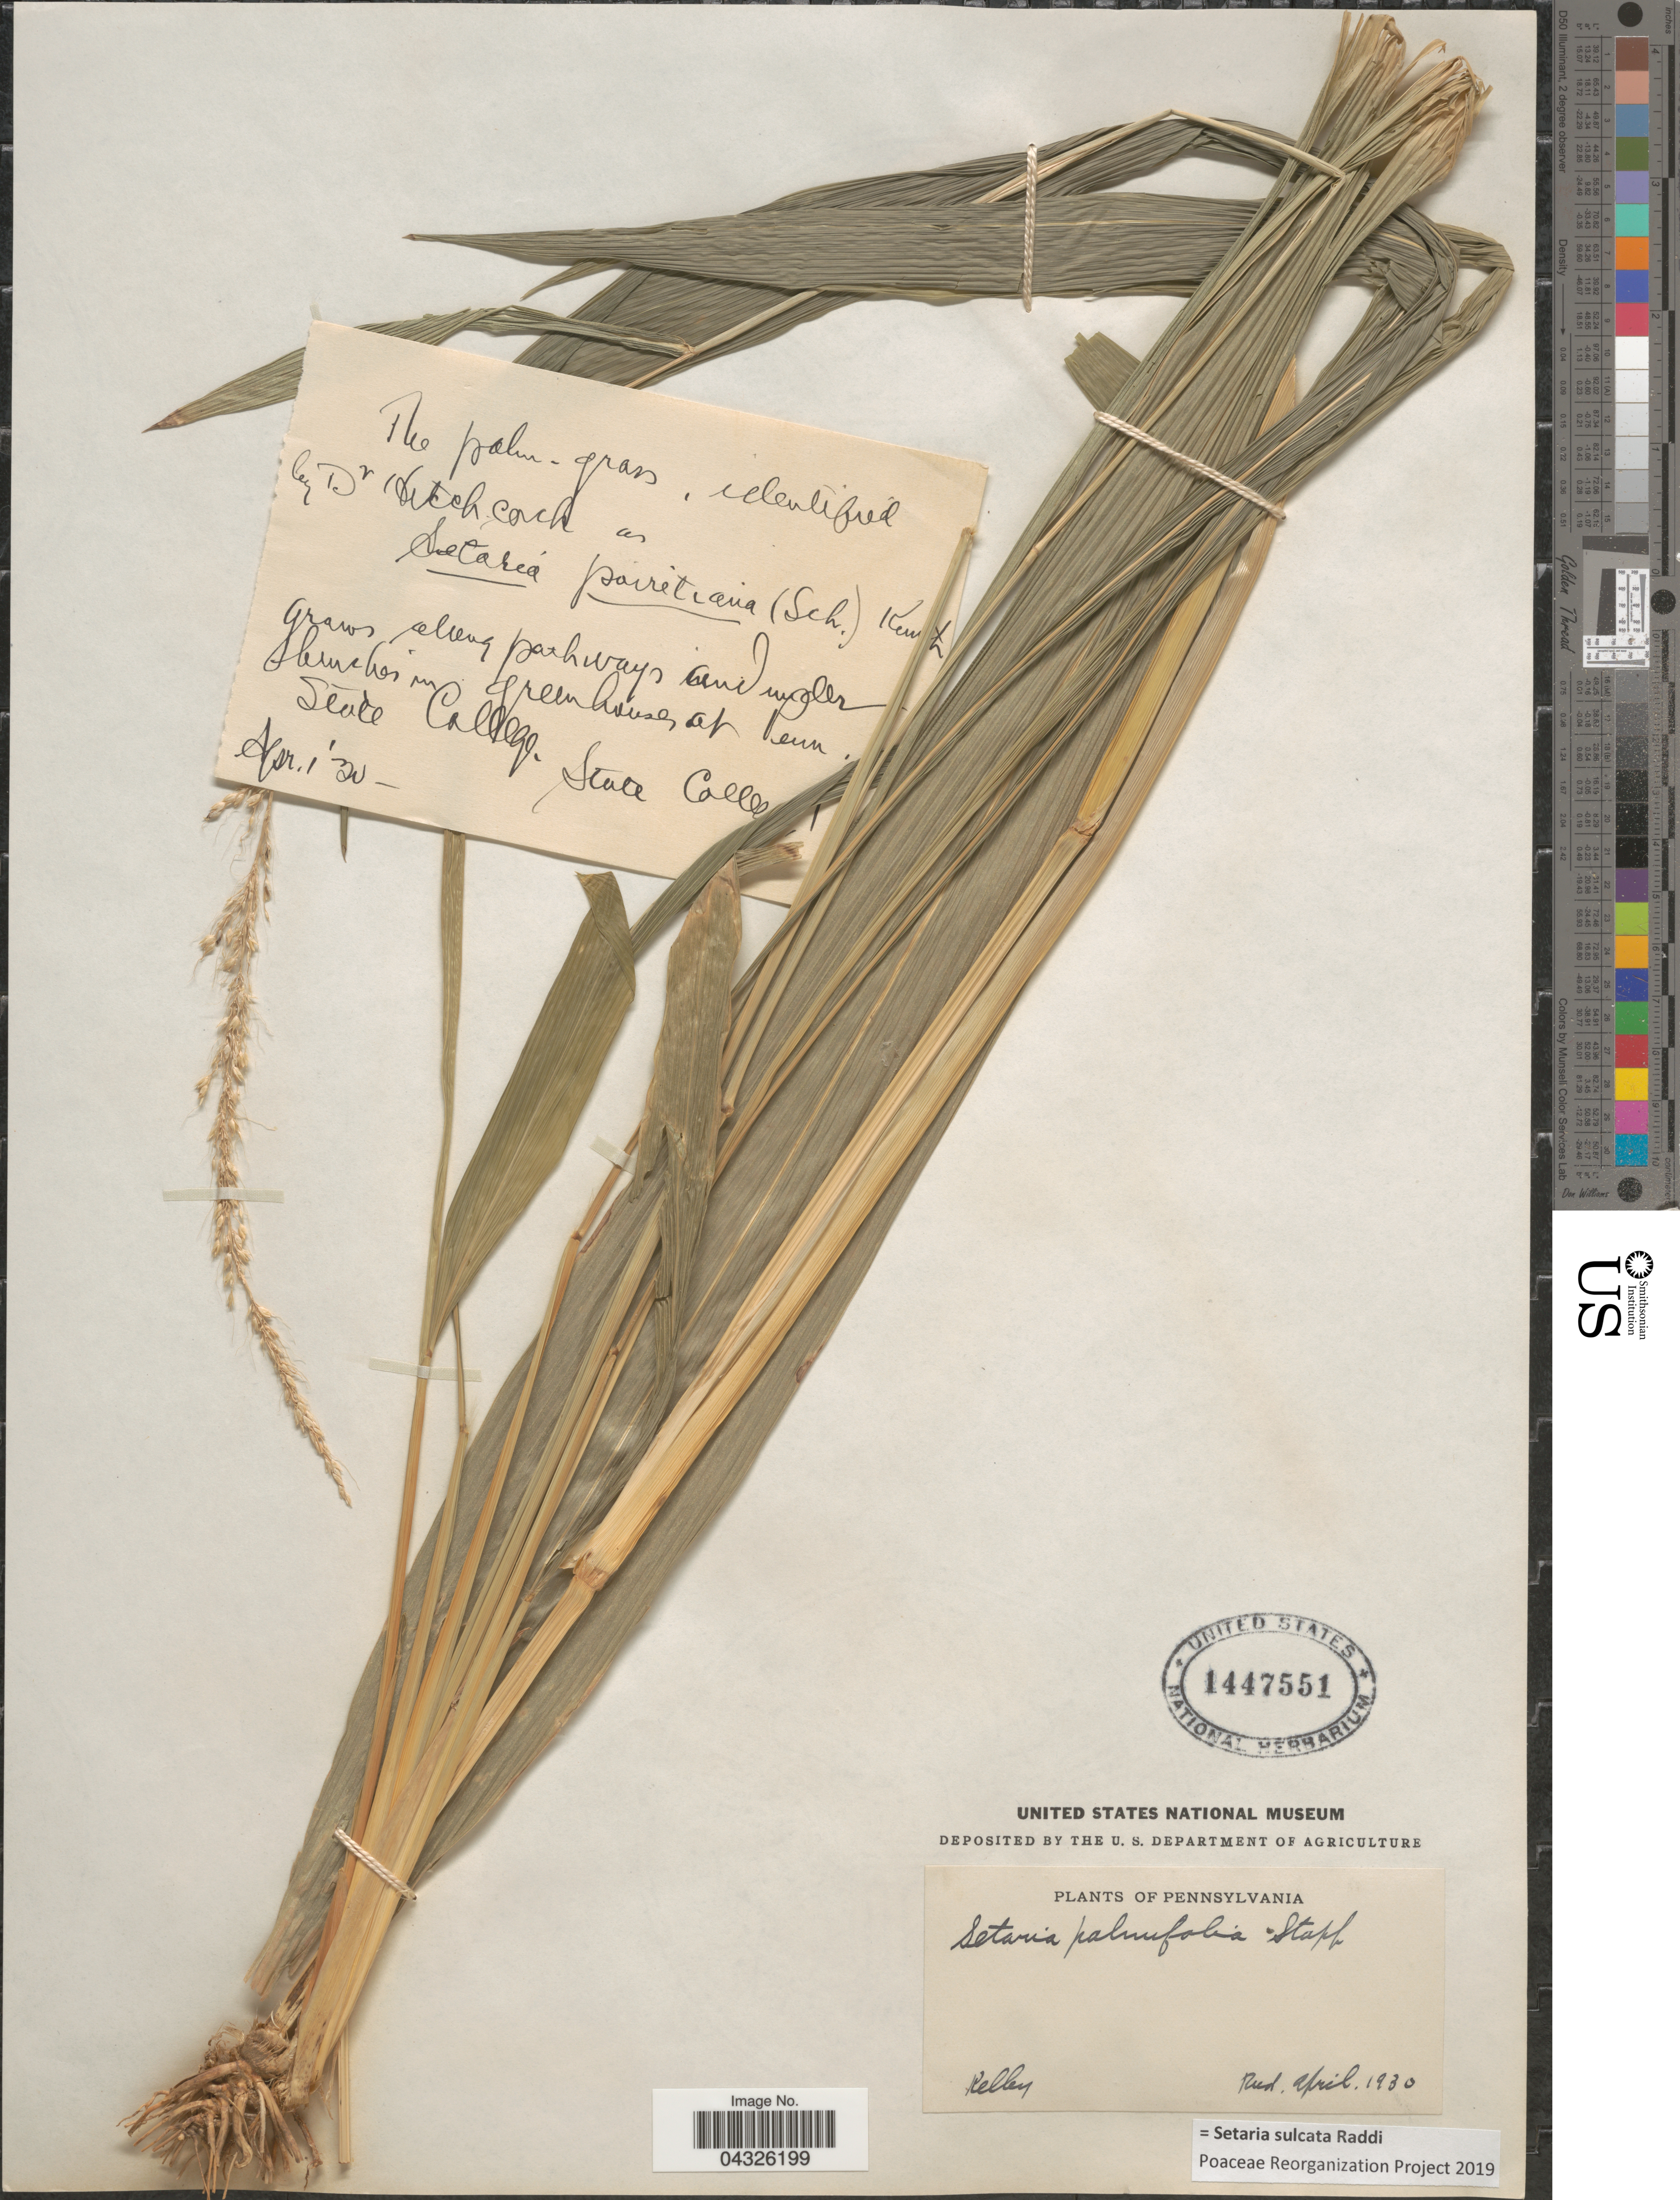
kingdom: Plantae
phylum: Tracheophyta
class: Liliopsida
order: Poales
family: Poaceae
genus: Setaria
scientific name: Setaria sulcata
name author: Raddi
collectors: Kelley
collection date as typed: Transcribed d/m/y: /4/30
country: United States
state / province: Pennsylvania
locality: Grows along pathways and under benches in greenhouses at Penn. State College. State College.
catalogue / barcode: US 1447551